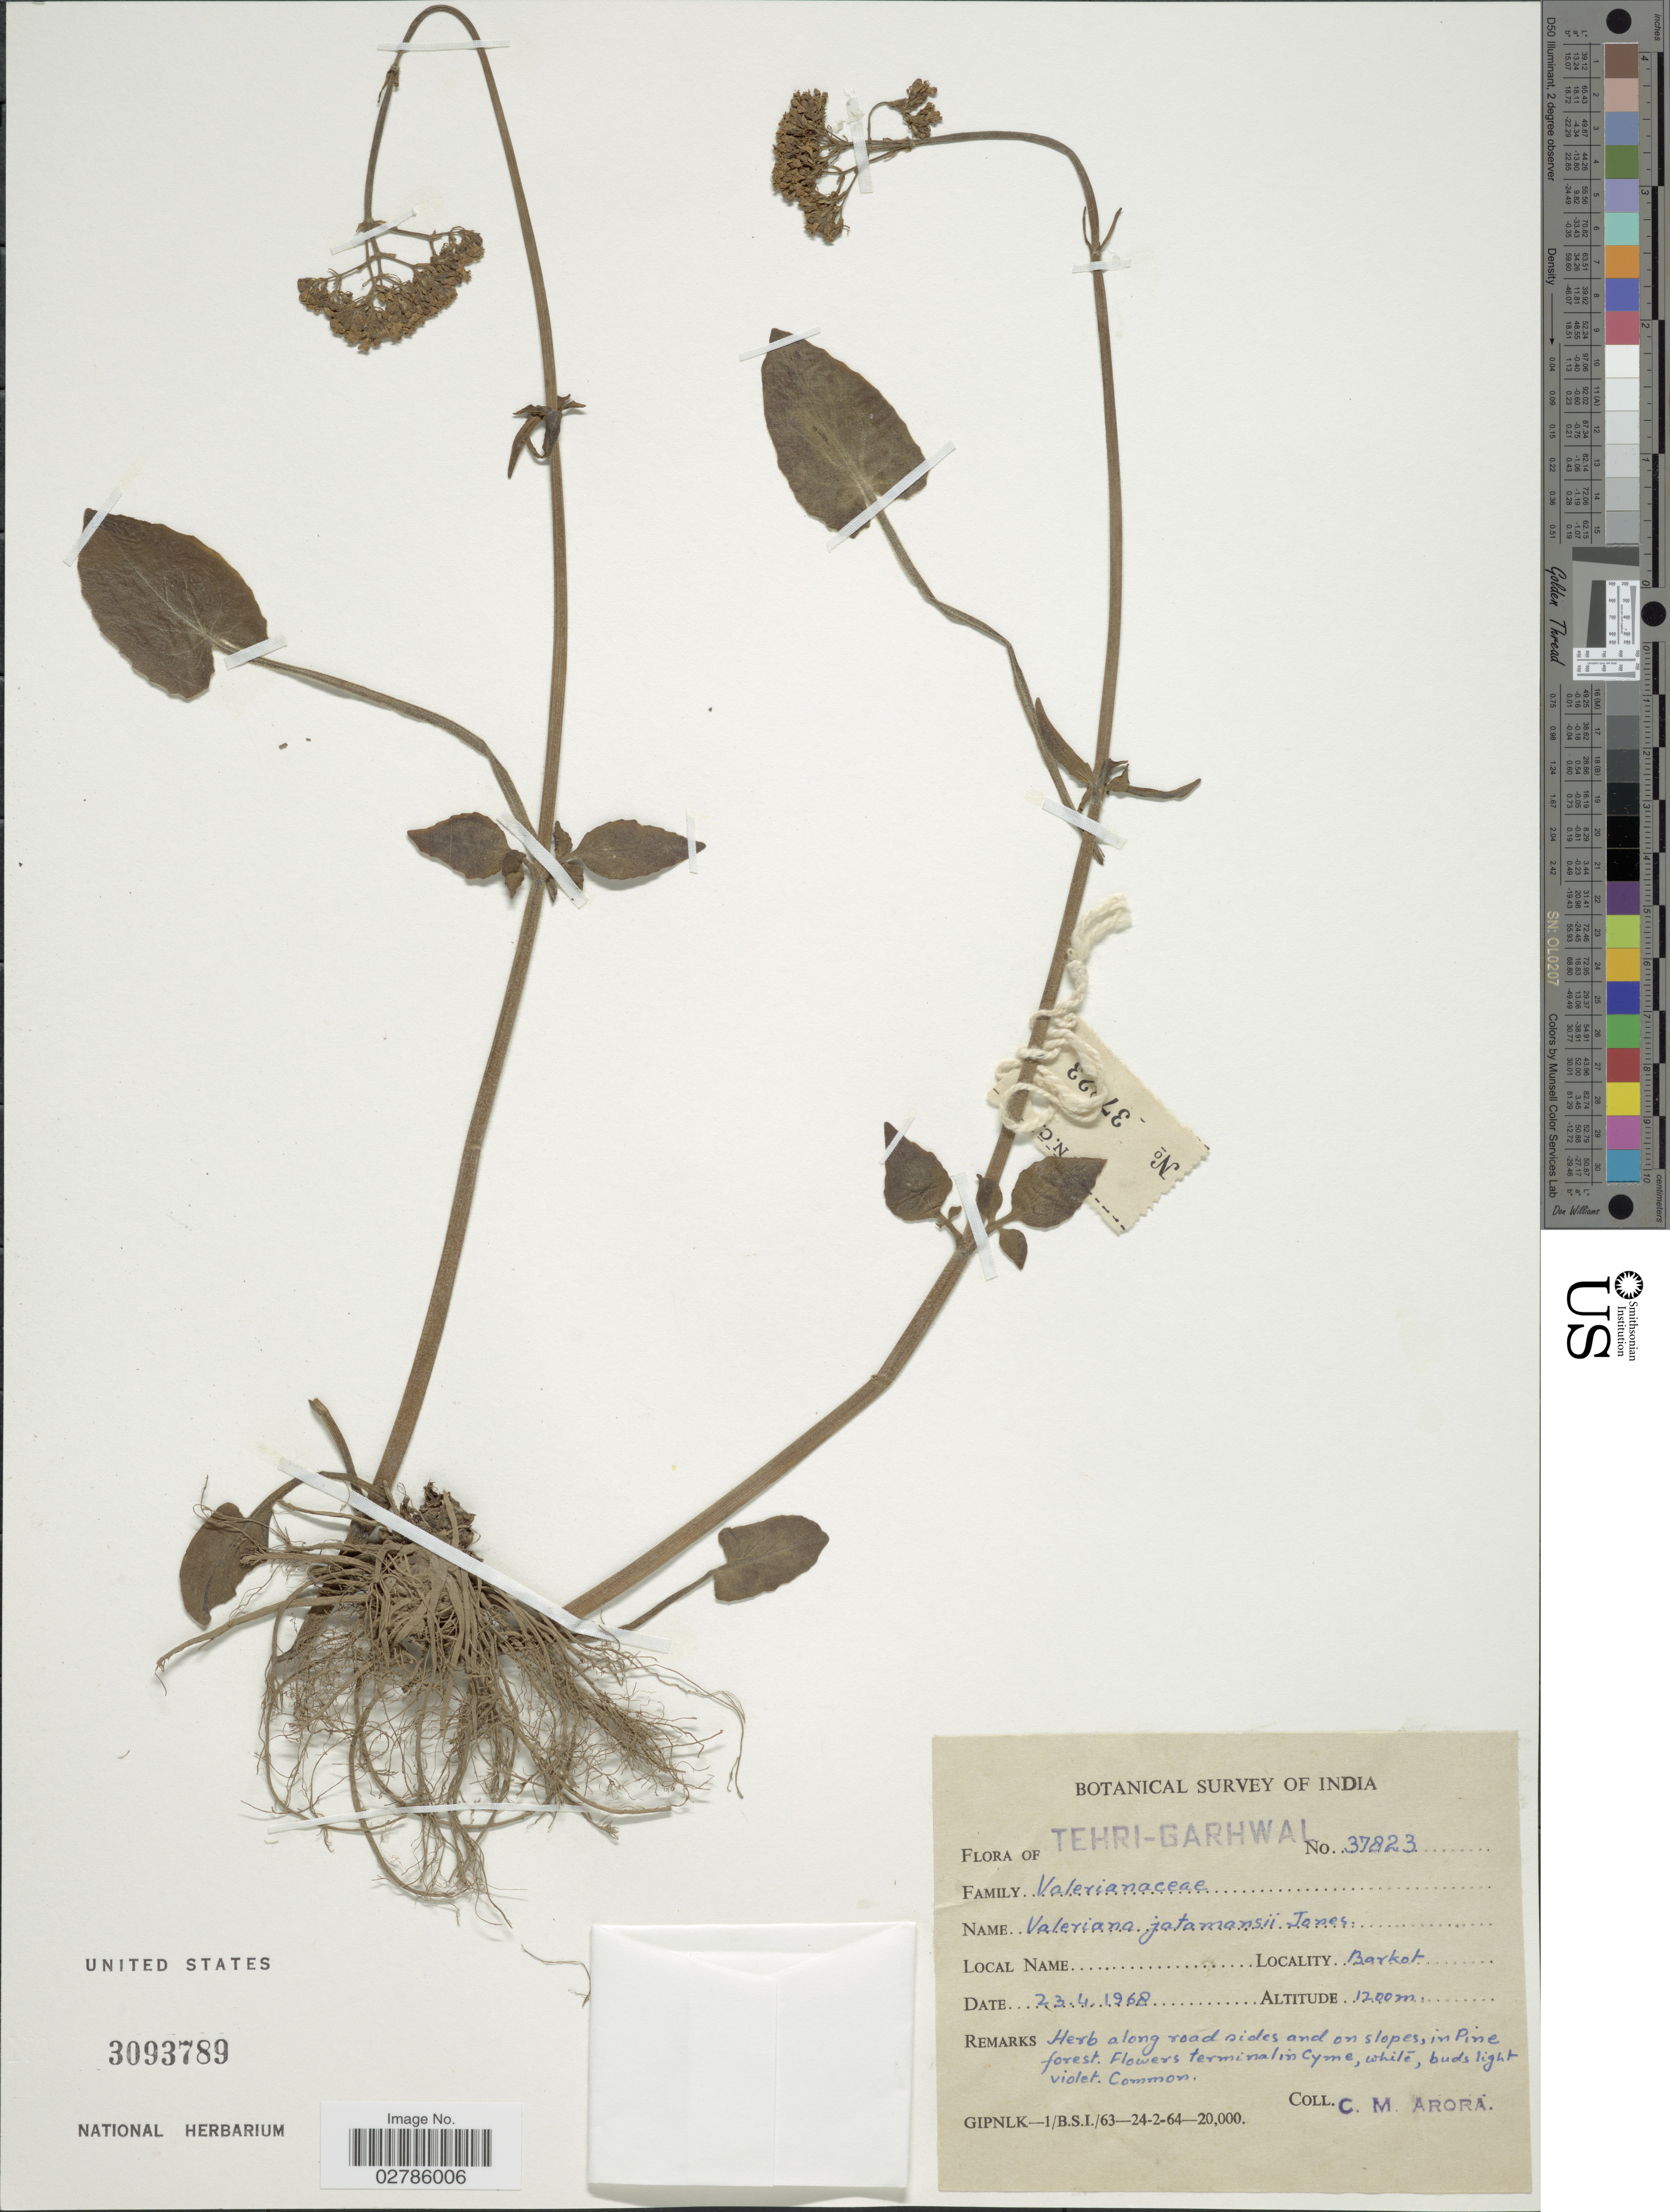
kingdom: Plantae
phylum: Tracheophyta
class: Magnoliopsida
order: Dipsacales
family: Caprifoliaceae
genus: Valeriana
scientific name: Valeriana jatamansi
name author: Jones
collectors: C. Arora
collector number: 37823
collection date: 1968-04-23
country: India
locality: Tehri-Garhwal. Barkot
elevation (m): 1200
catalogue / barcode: US 3093789